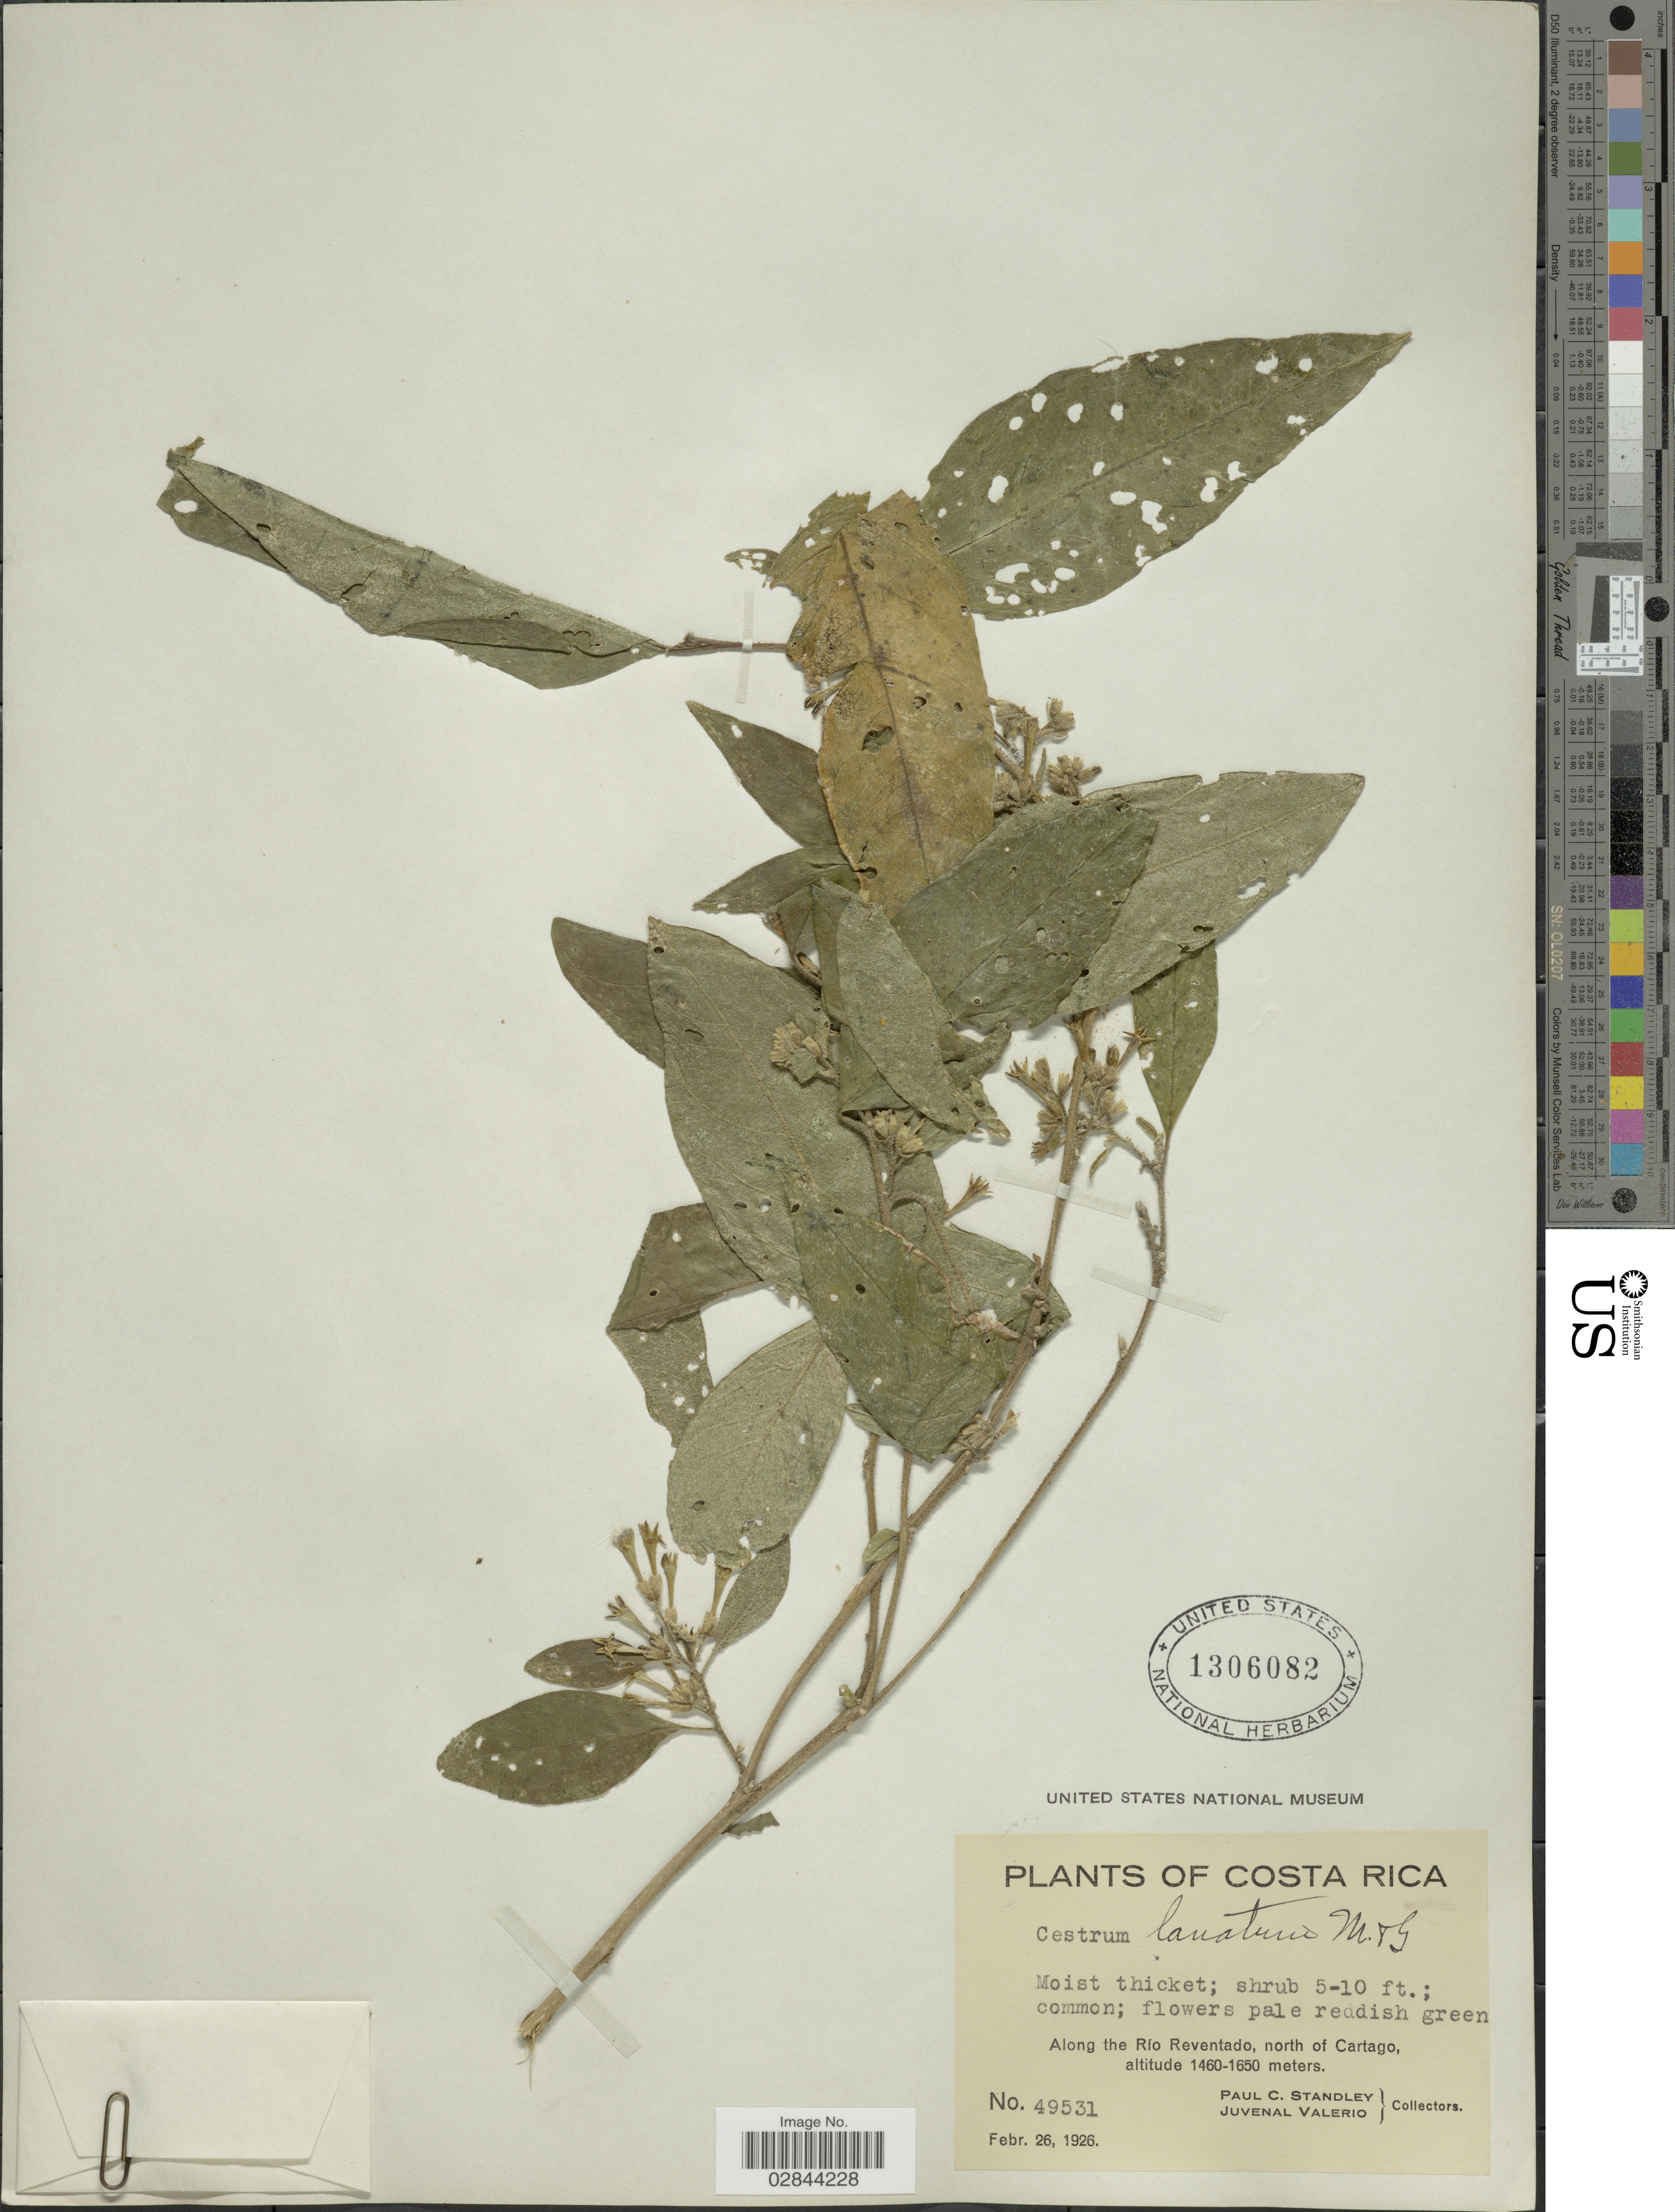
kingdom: Plantae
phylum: Tracheophyta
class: Magnoliopsida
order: Solanales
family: Solanaceae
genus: Cestrum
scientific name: Cestrum lanatum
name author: M. Martens & Galeotti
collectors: P. C. Standley & J. Valerio R.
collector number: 49531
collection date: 1926-02-26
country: Costa Rica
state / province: Cartago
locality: Along the Río Reventado, north of Cartago.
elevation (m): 1460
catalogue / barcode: US 1306082